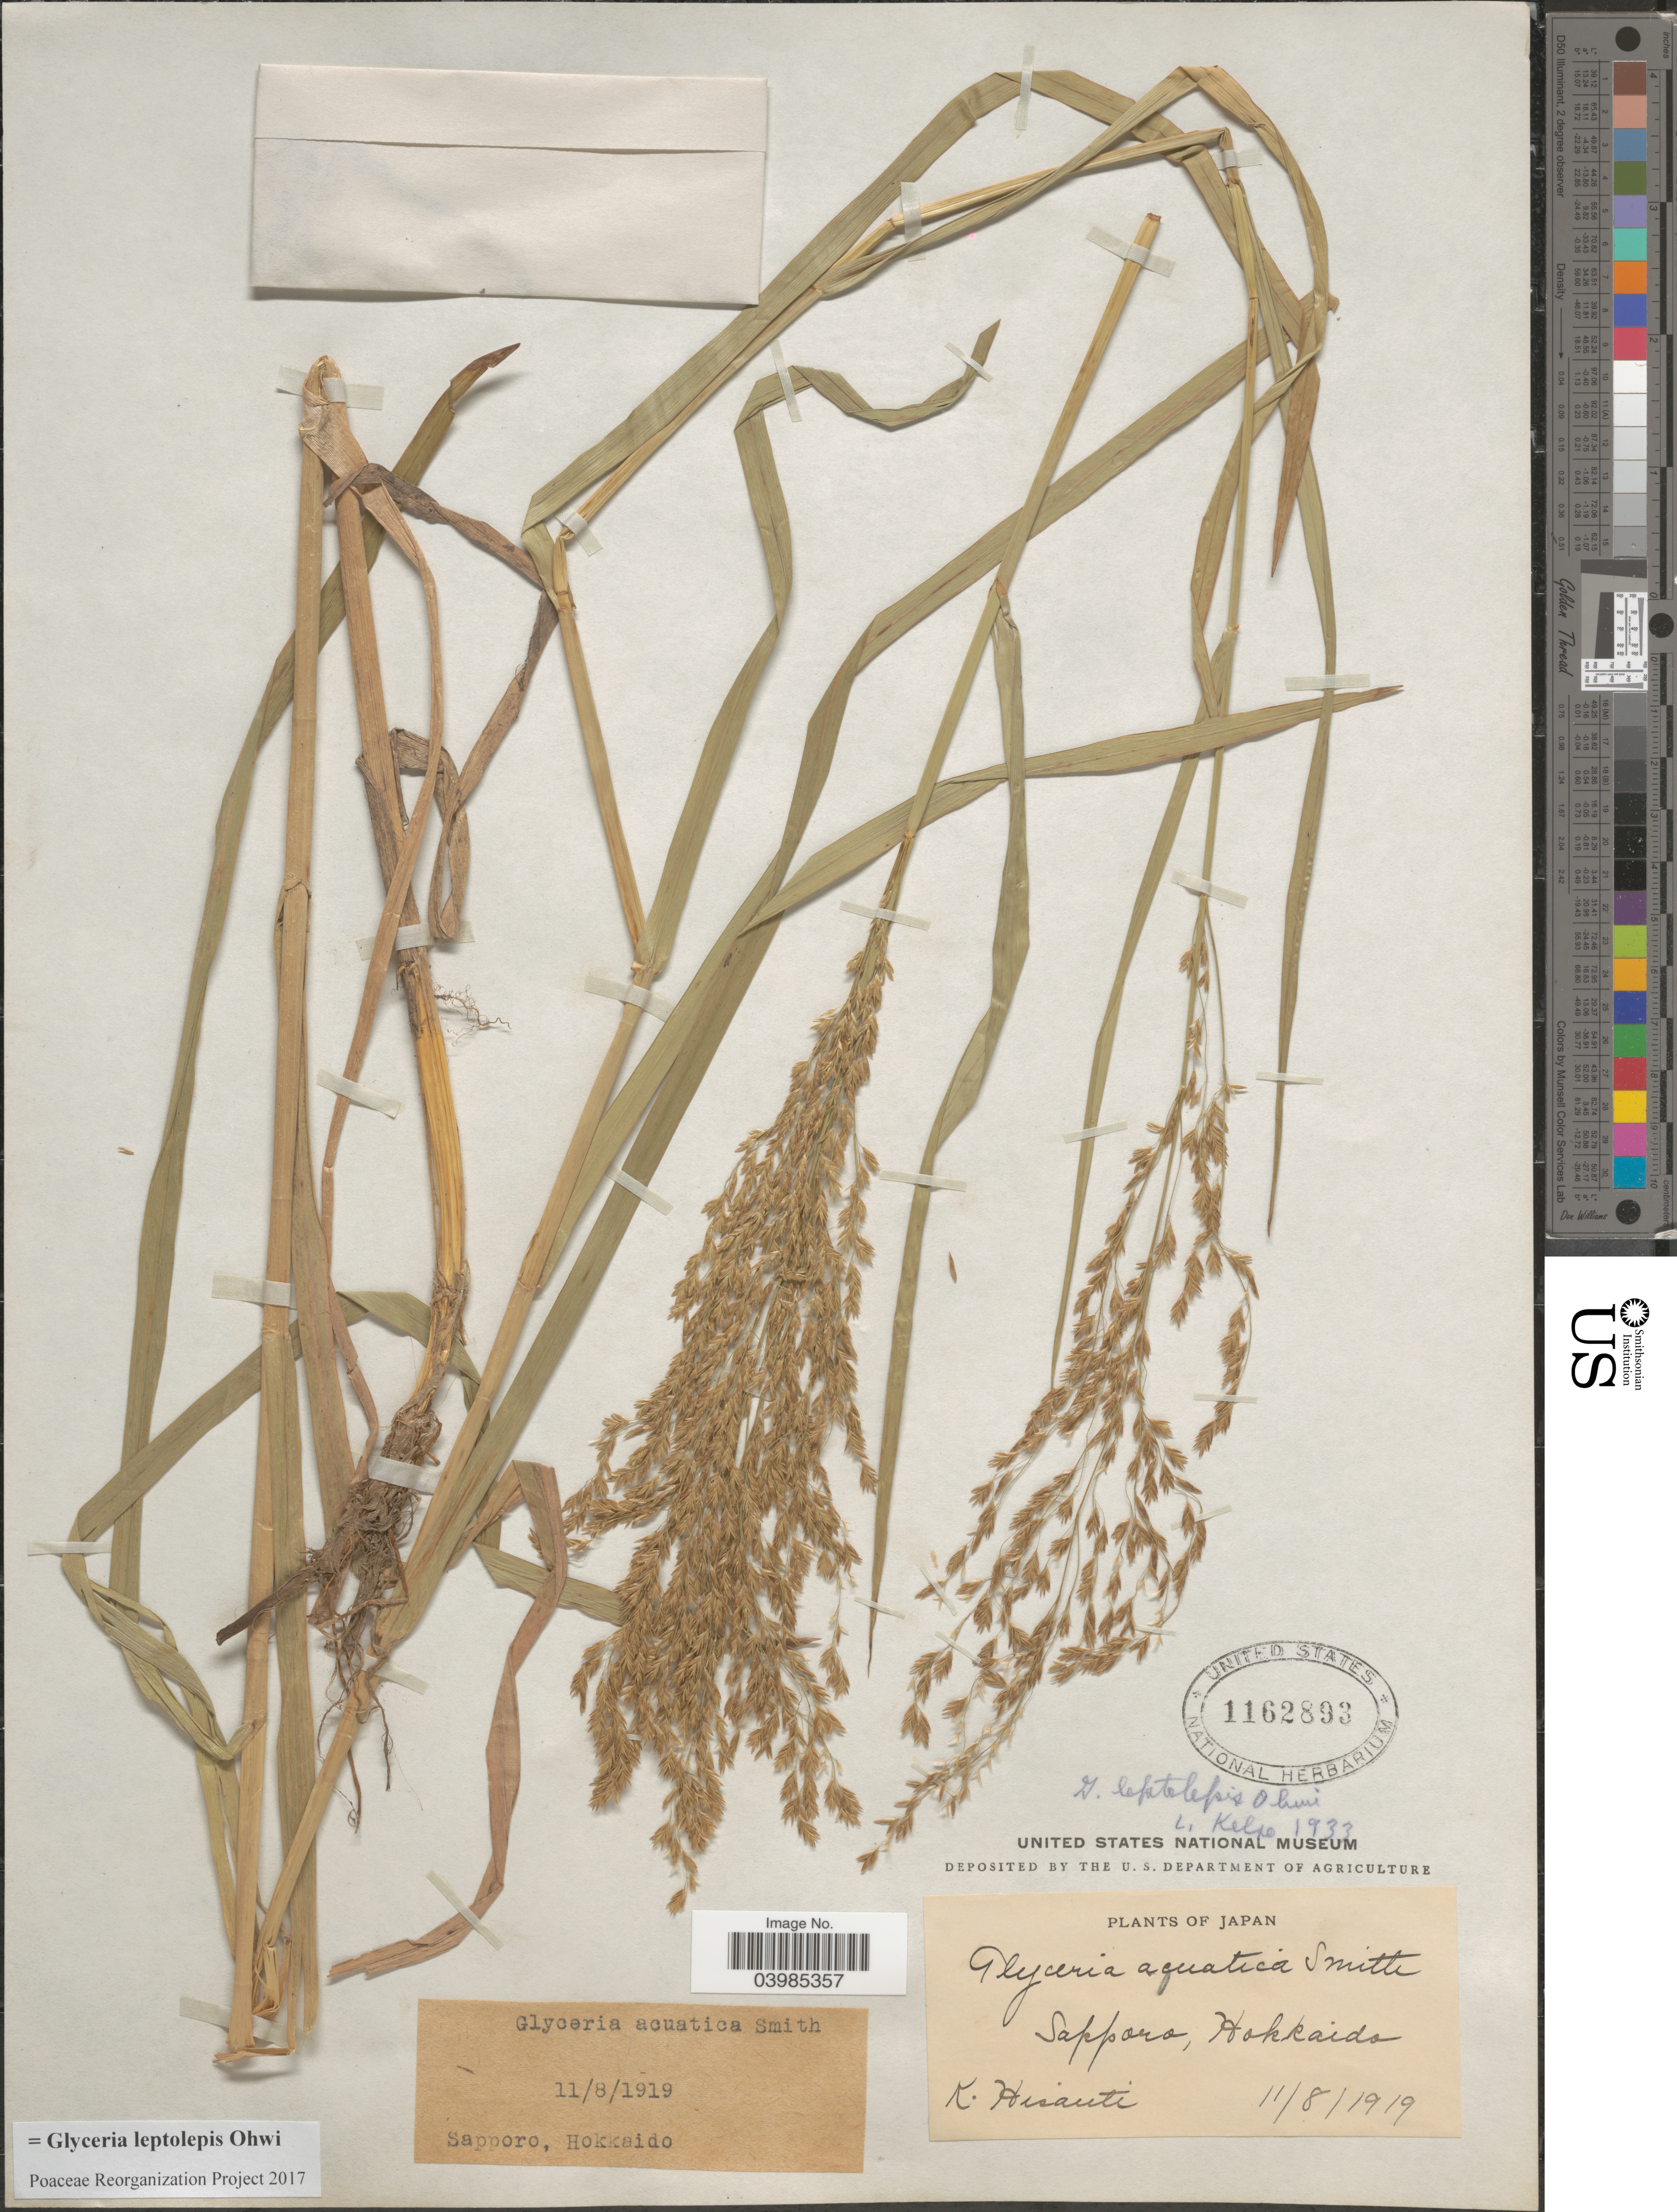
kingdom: Plantae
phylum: Tracheophyta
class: Liliopsida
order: Poales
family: Poaceae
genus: Glyceria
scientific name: Glyceria leptolepis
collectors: K. Hisauti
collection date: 1919-08-11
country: Japan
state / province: Hokkaidō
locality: Sapporo.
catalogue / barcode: US 1162893